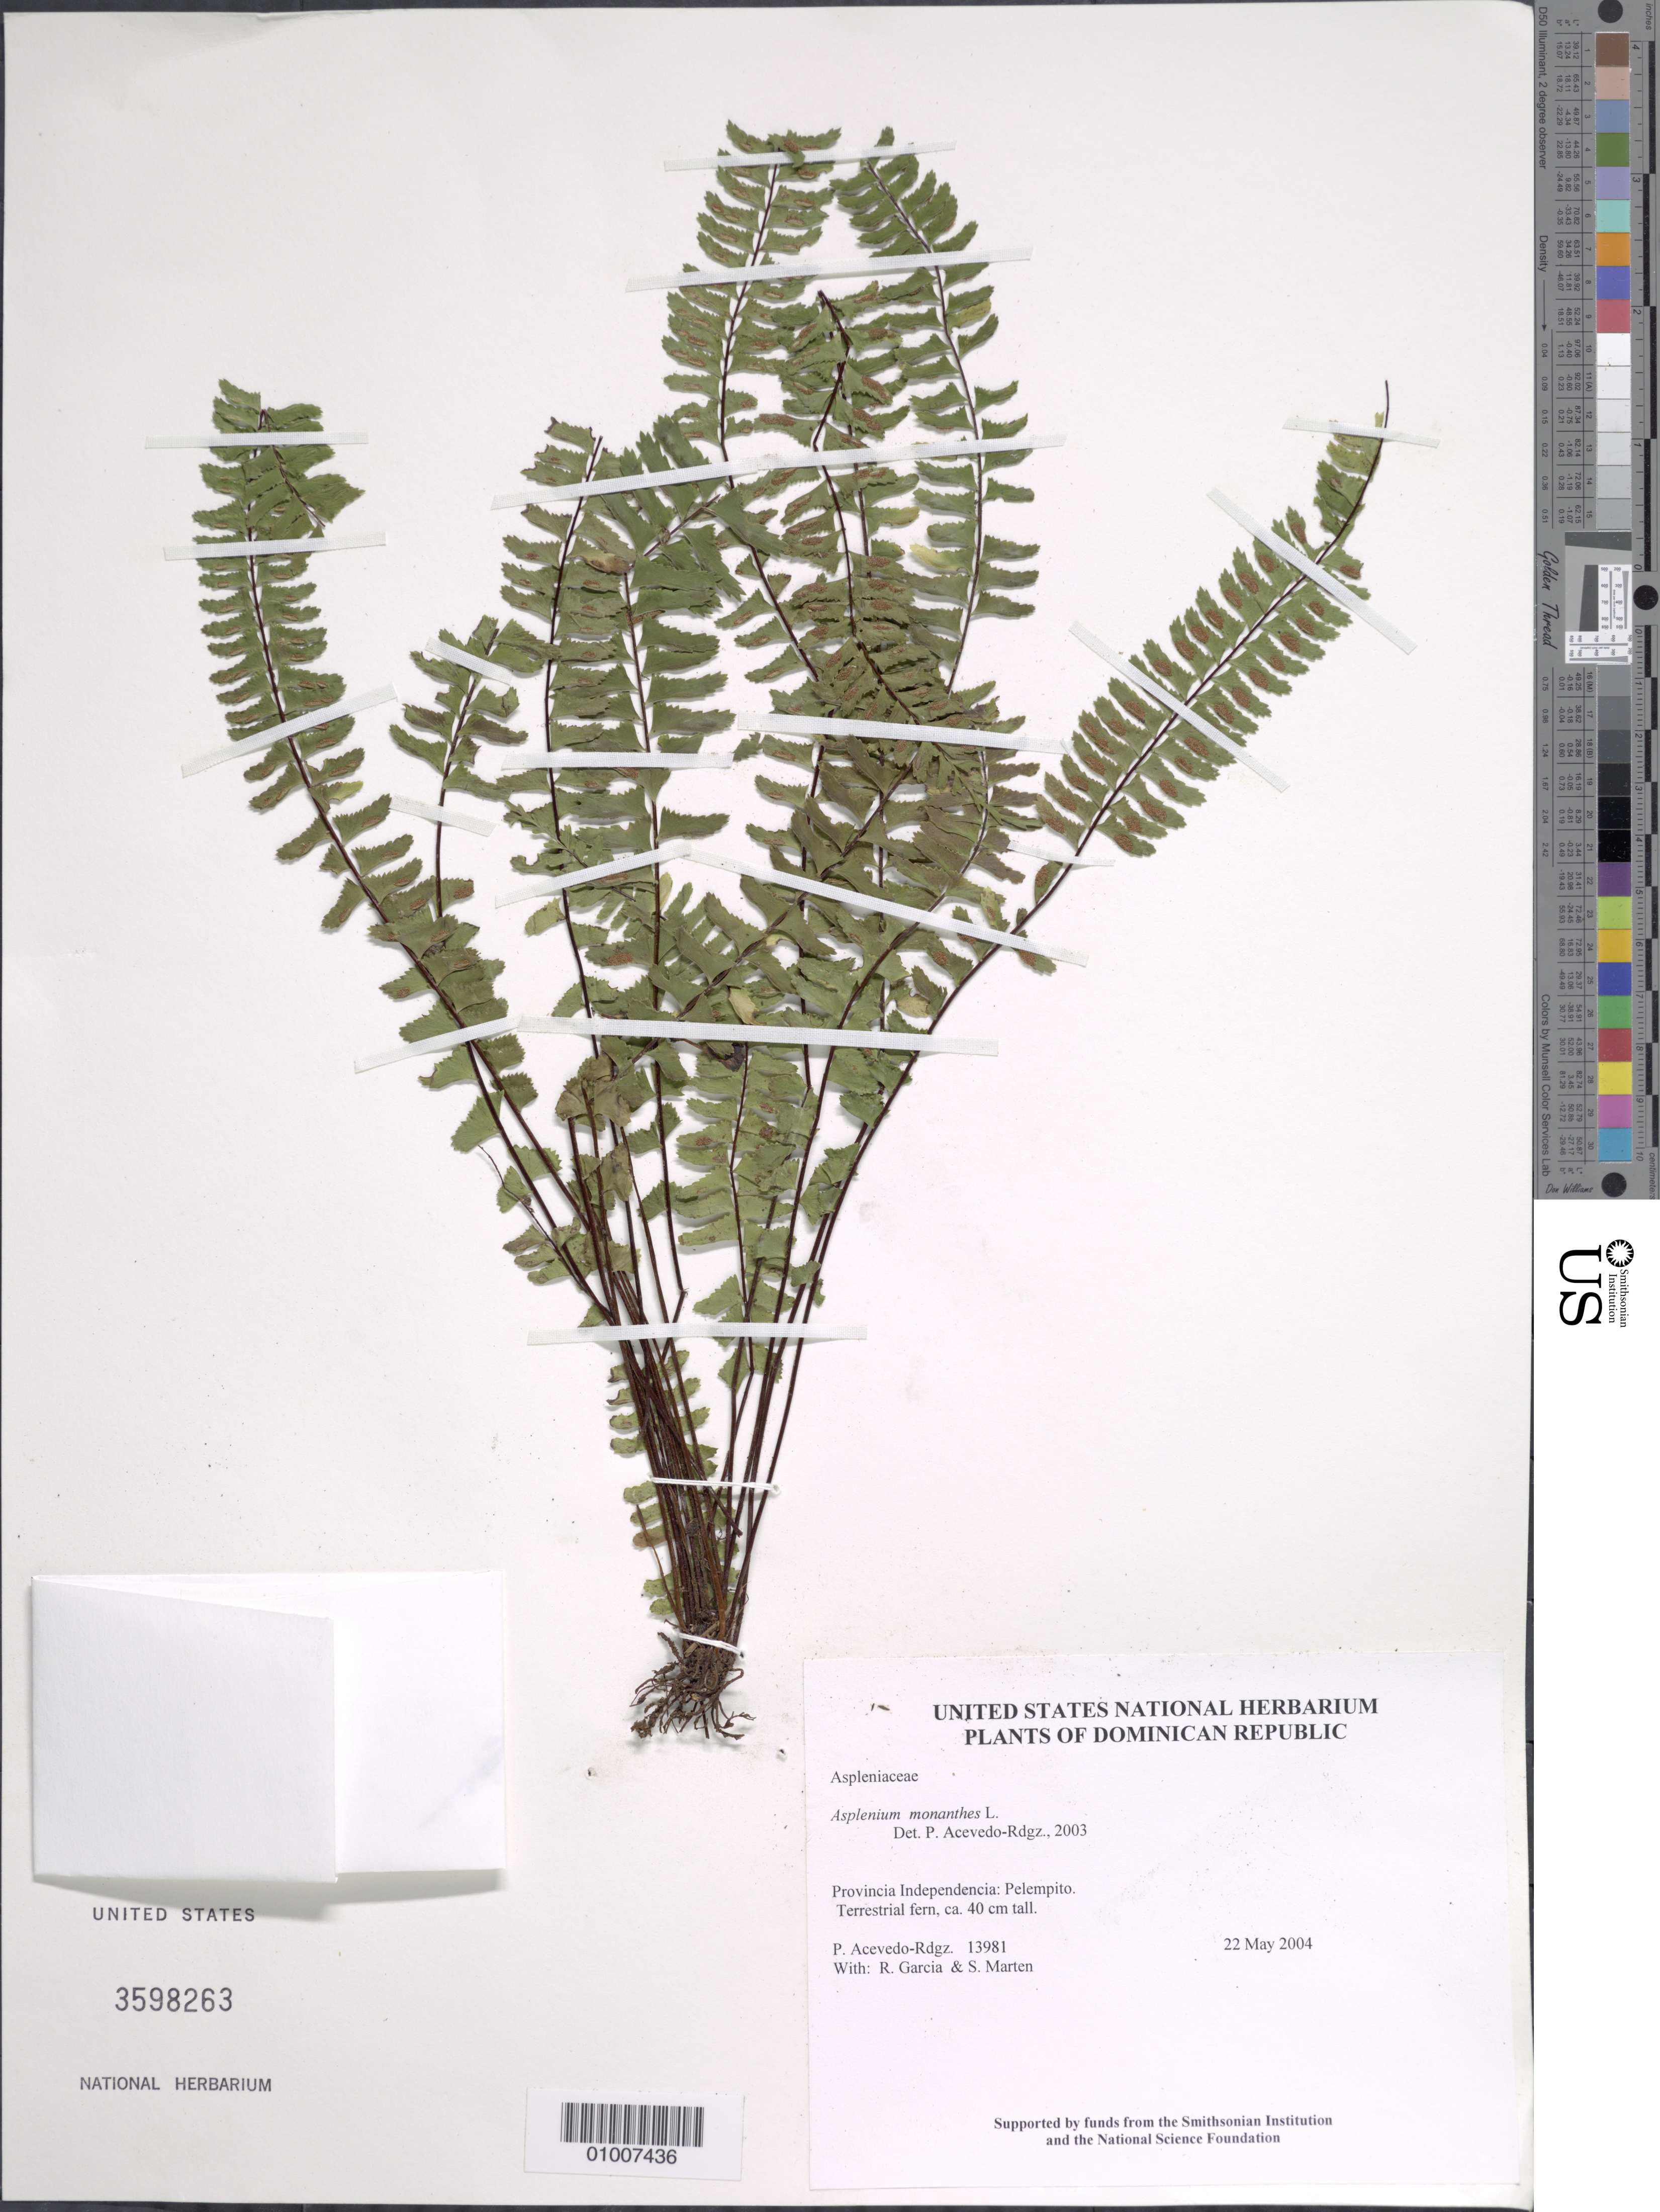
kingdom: Plantae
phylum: Tracheophyta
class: Polypodiopsida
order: Polypodiales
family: Aspleniaceae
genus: Asplenium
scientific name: Asplenium monanthes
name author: L.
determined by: Acevedo-Rodríguez, P., (BOT), Smithsonian Institution - National Museum of Natural History (UNITED STATES)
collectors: P. Acevedo-Rodr., R. G. García & S. Marten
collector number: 13981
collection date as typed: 22 May 2004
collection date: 2004-05-22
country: Dominican Republic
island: Hispaniola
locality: Provincia Independencia: Pelempito.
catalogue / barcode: US 3598263